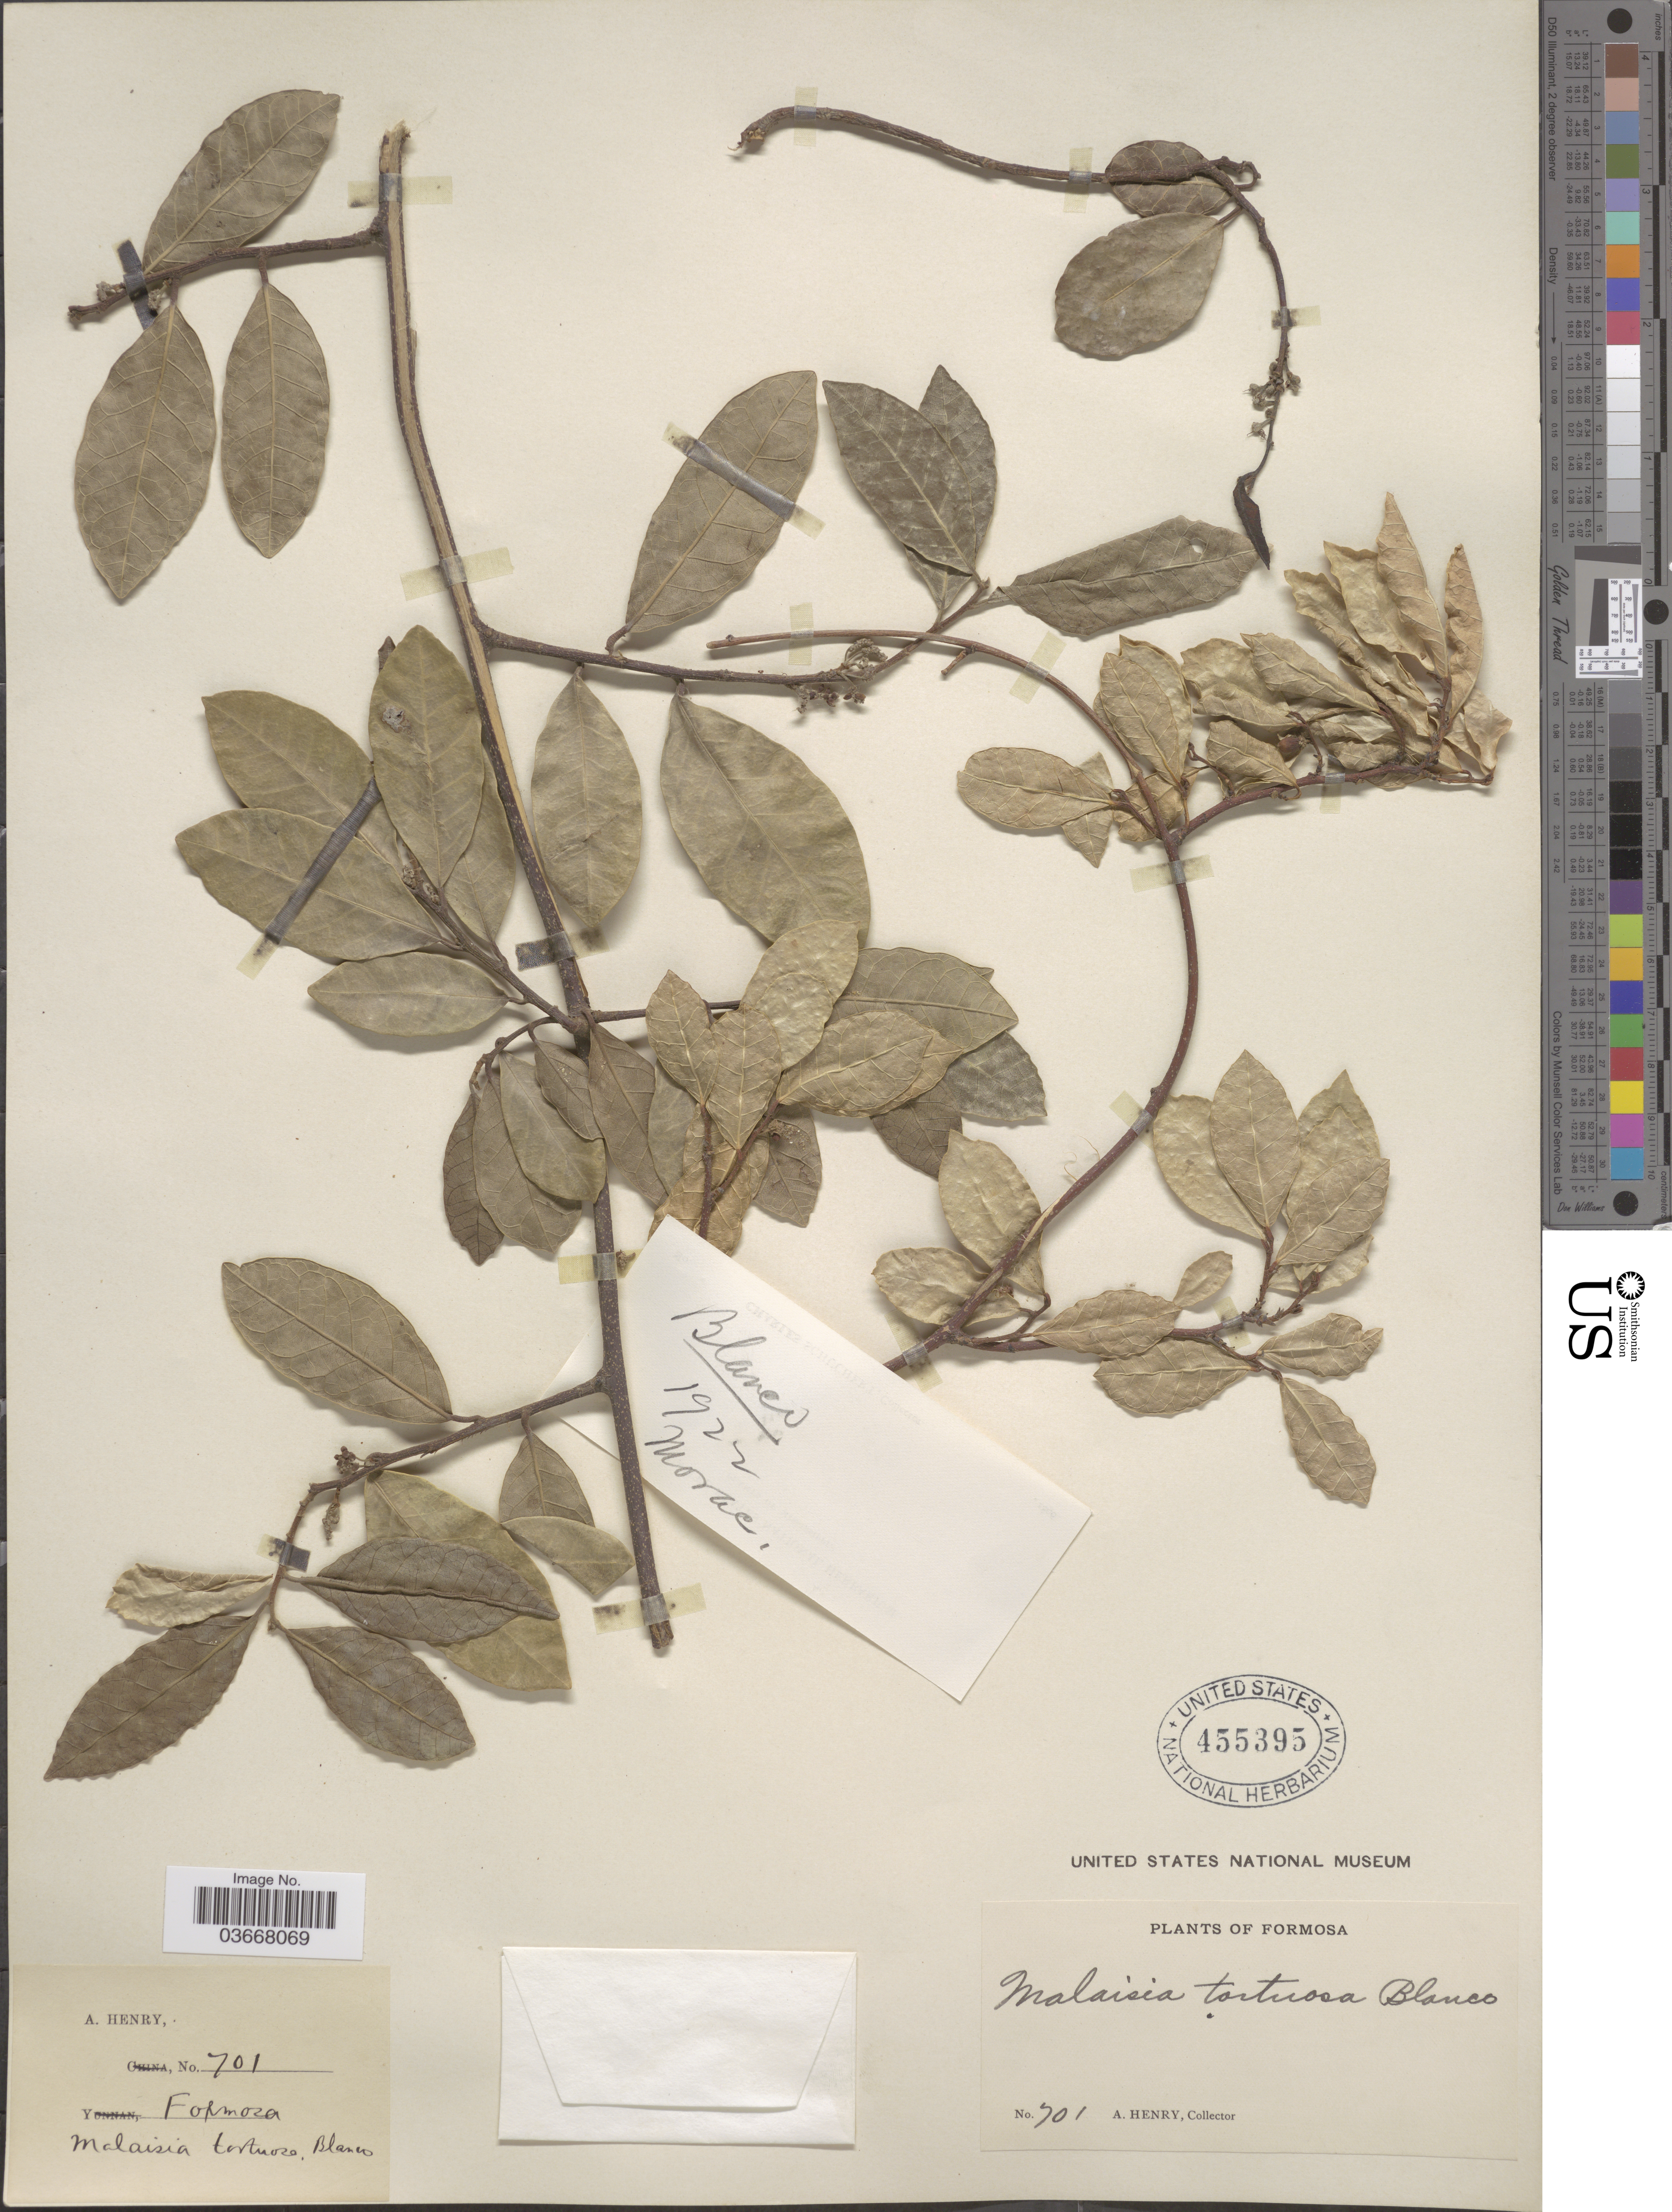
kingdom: Plantae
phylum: Tracheophyta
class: Magnoliopsida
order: Rosales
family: Moraceae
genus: Malaisia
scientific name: Malaisia scandens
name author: (Lour.) Planch.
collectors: A. Henry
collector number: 701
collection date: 1922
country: Taiwan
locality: Formosa.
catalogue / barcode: US 455395